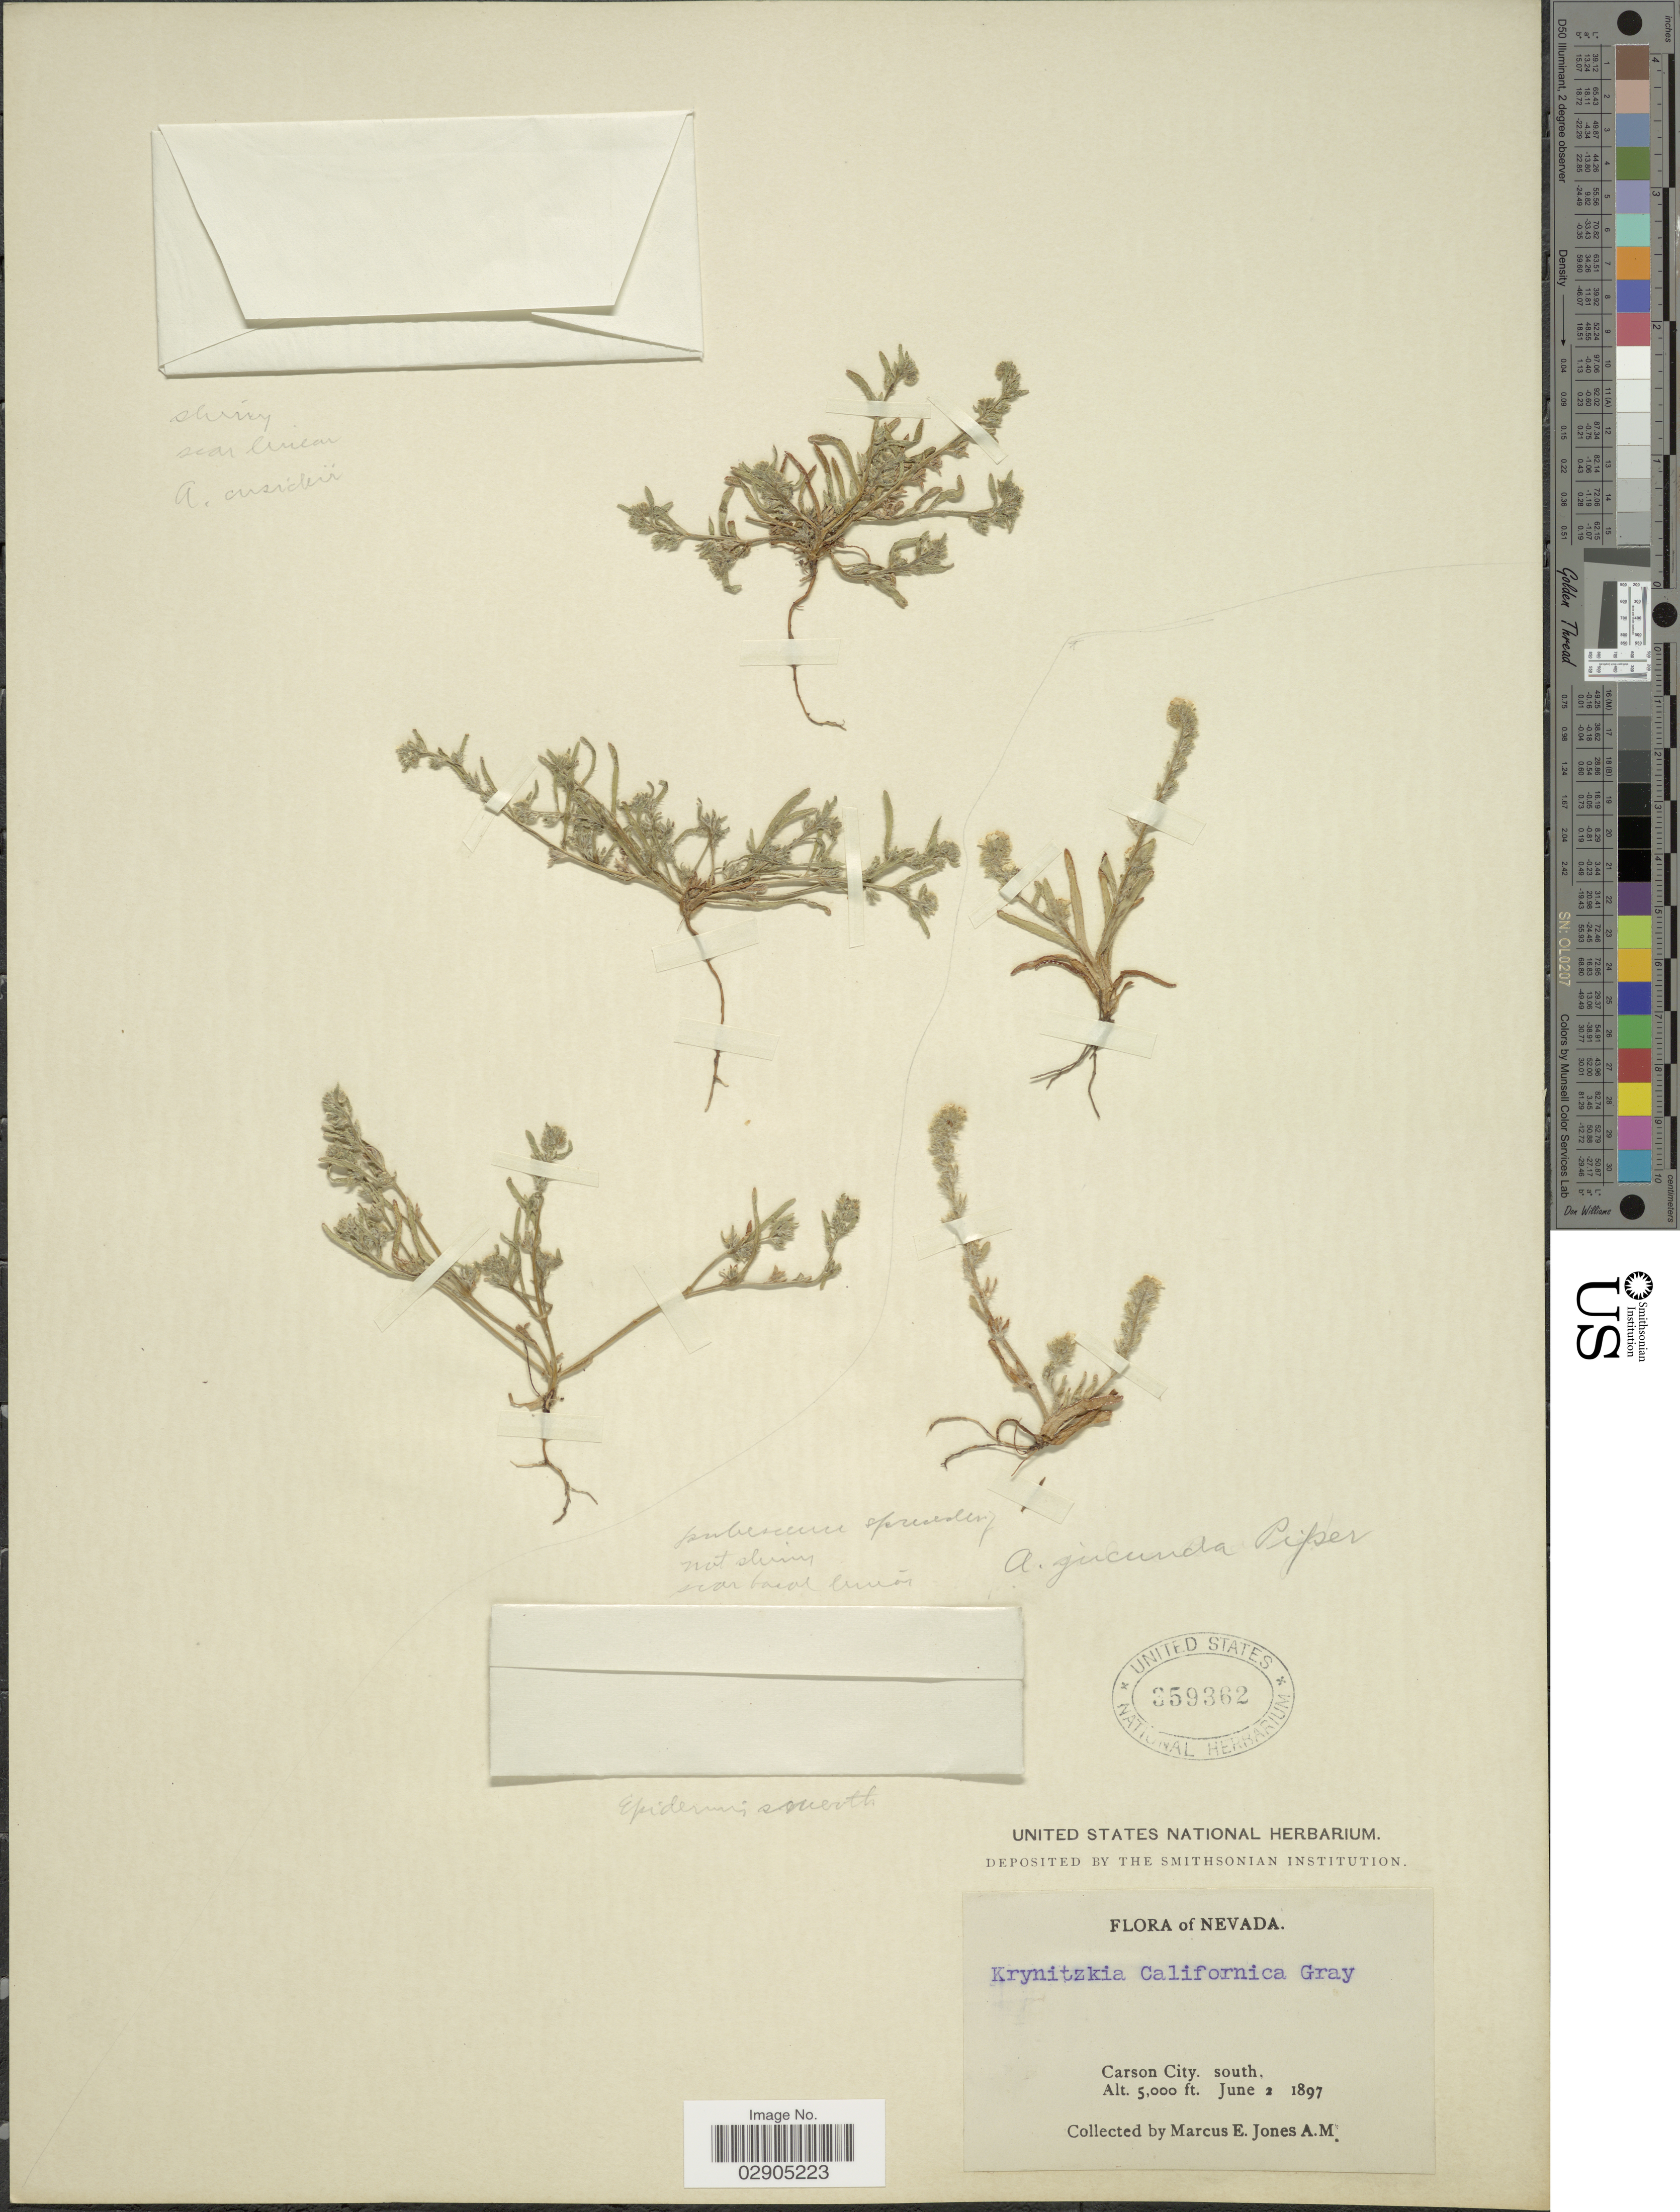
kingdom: Plantae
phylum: Tracheophyta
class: Magnoliopsida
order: Boraginales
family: Boraginaceae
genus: Allocarya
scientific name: Allocarya jucunda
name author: Piper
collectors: M. E. Jones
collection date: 1897-06-02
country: United States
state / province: Nevada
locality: Carson City, south.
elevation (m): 1524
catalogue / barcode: US 359362